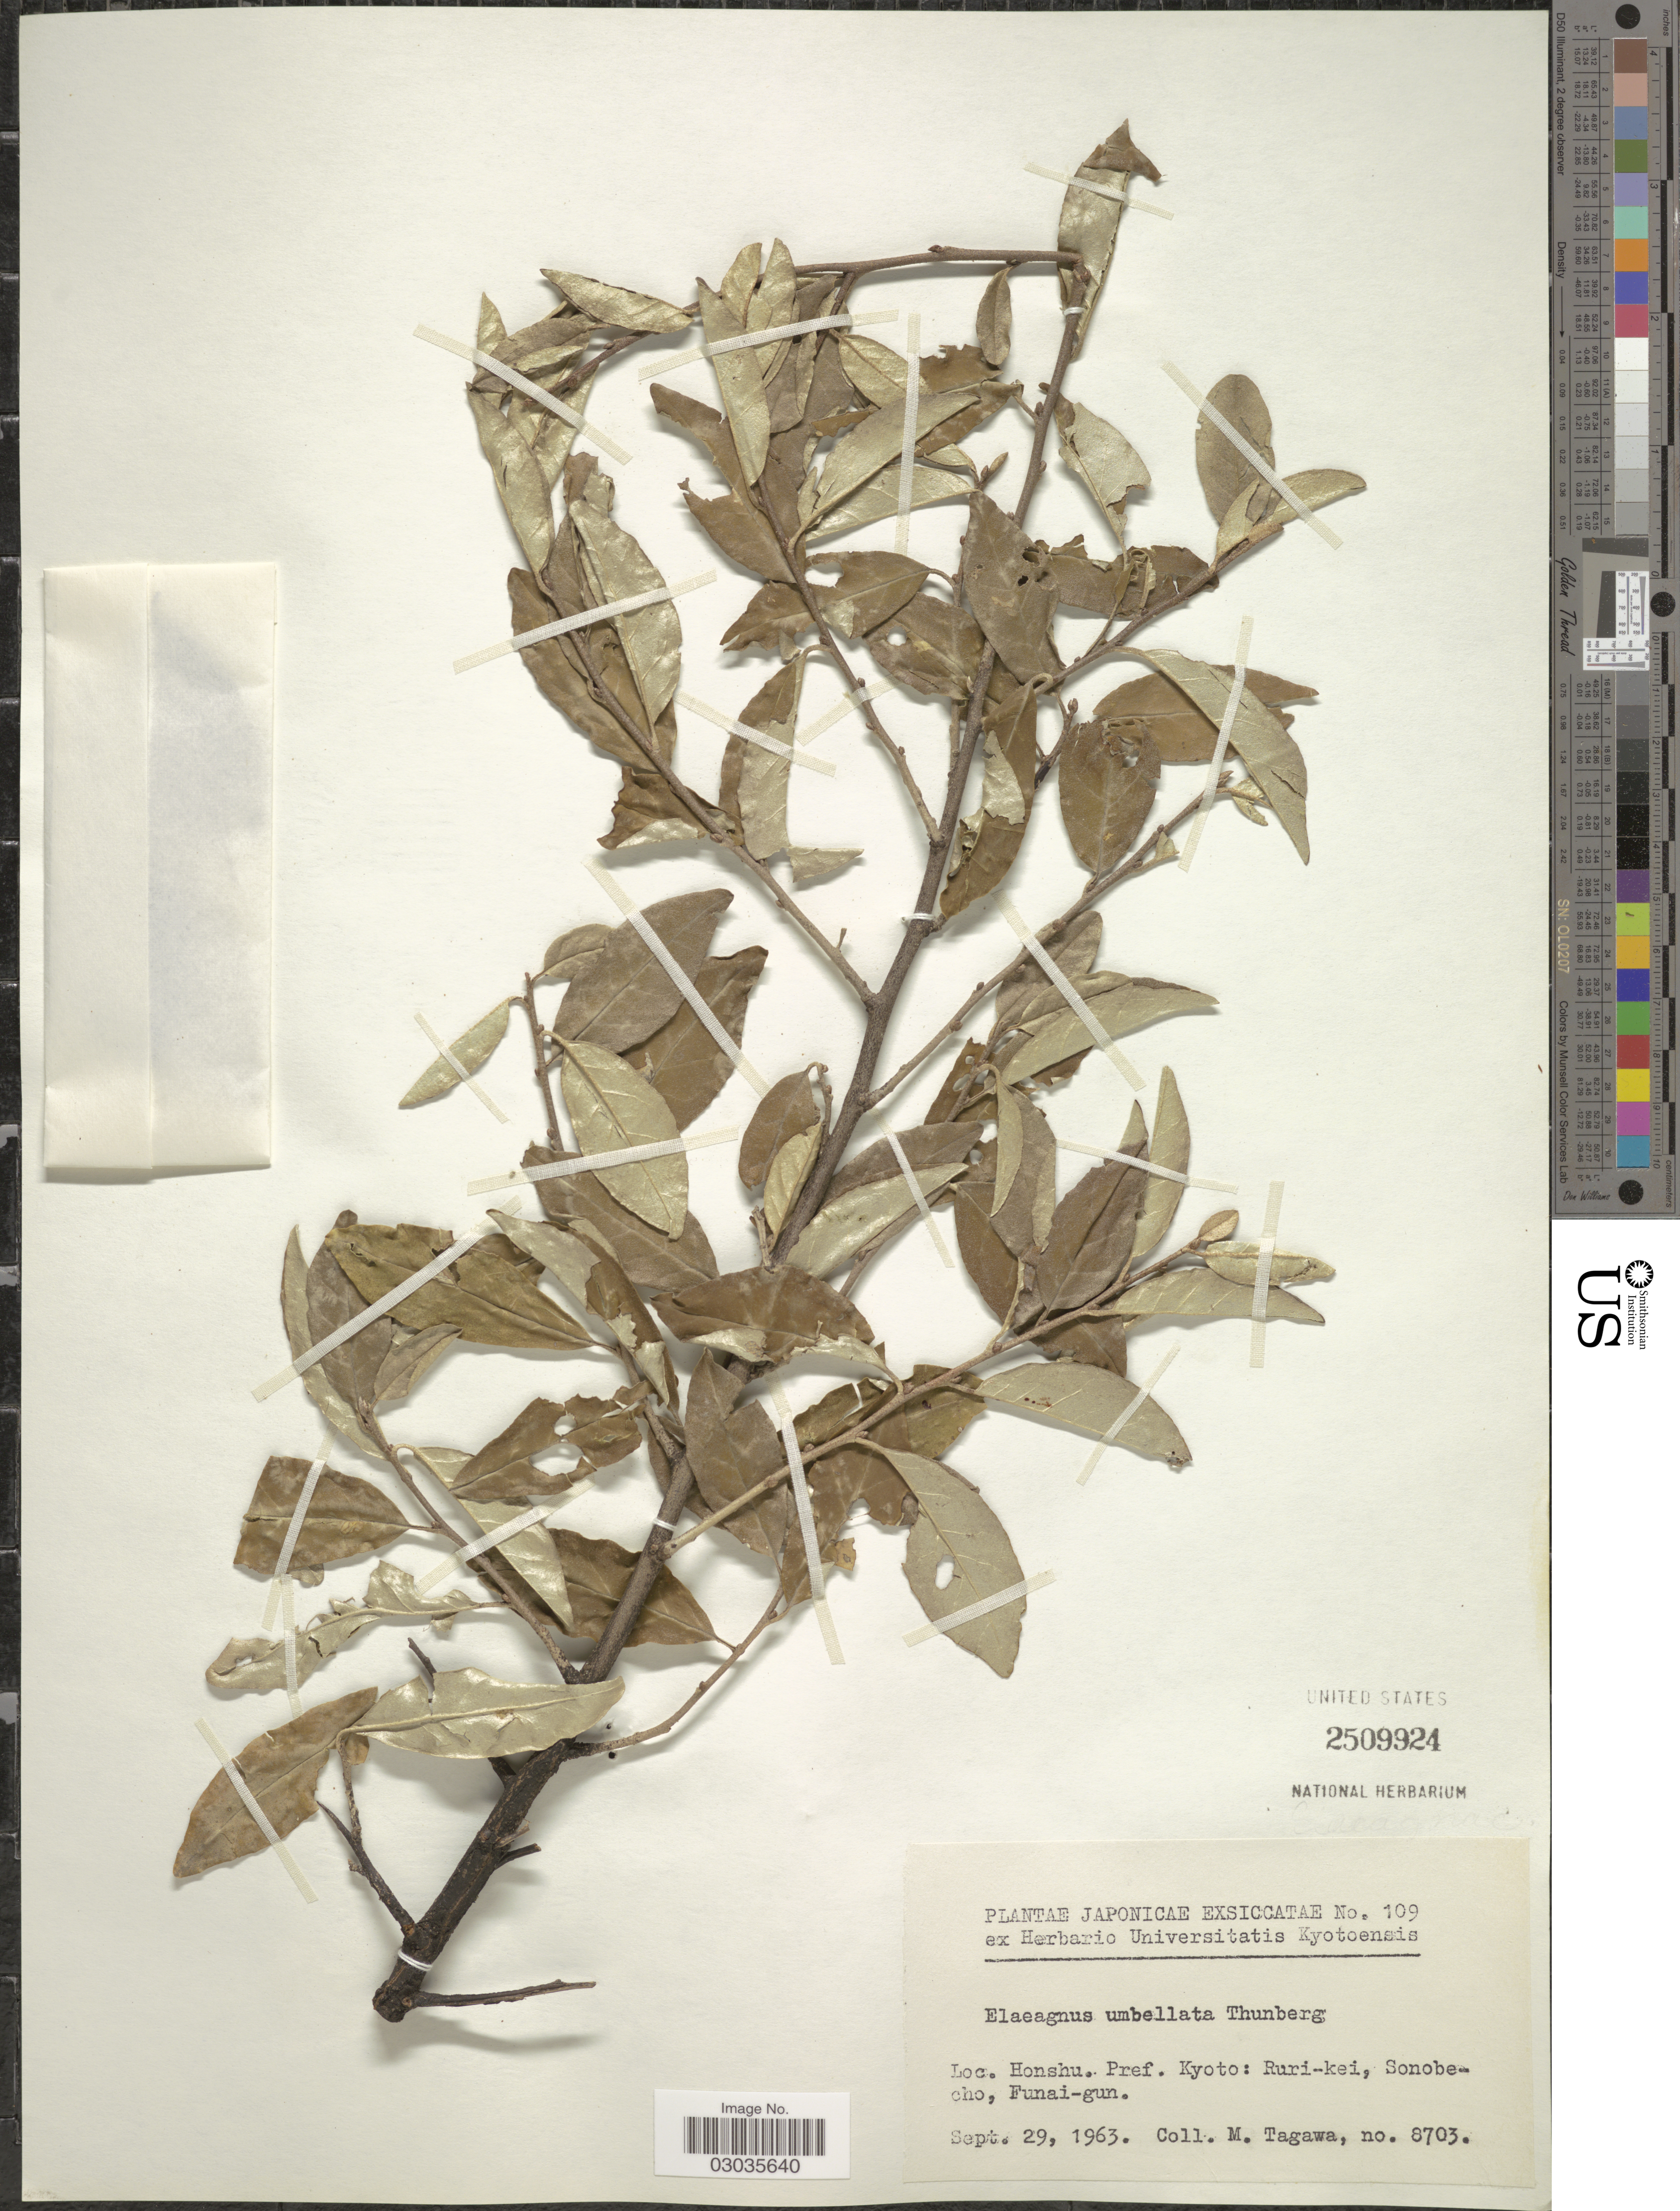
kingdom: Plantae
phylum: Tracheophyta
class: Magnoliopsida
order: Rosales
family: Elaeagnaceae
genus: Elaeagnus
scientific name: Elaeagnus umbellata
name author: Thunb.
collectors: M. Tagawa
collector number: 8703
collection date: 1963-09-29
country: Japan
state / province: Kyoto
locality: Honshu. Pref. Kyoto: Ruri-kei, Sonobecho, Funai-gun.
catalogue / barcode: US 2509924